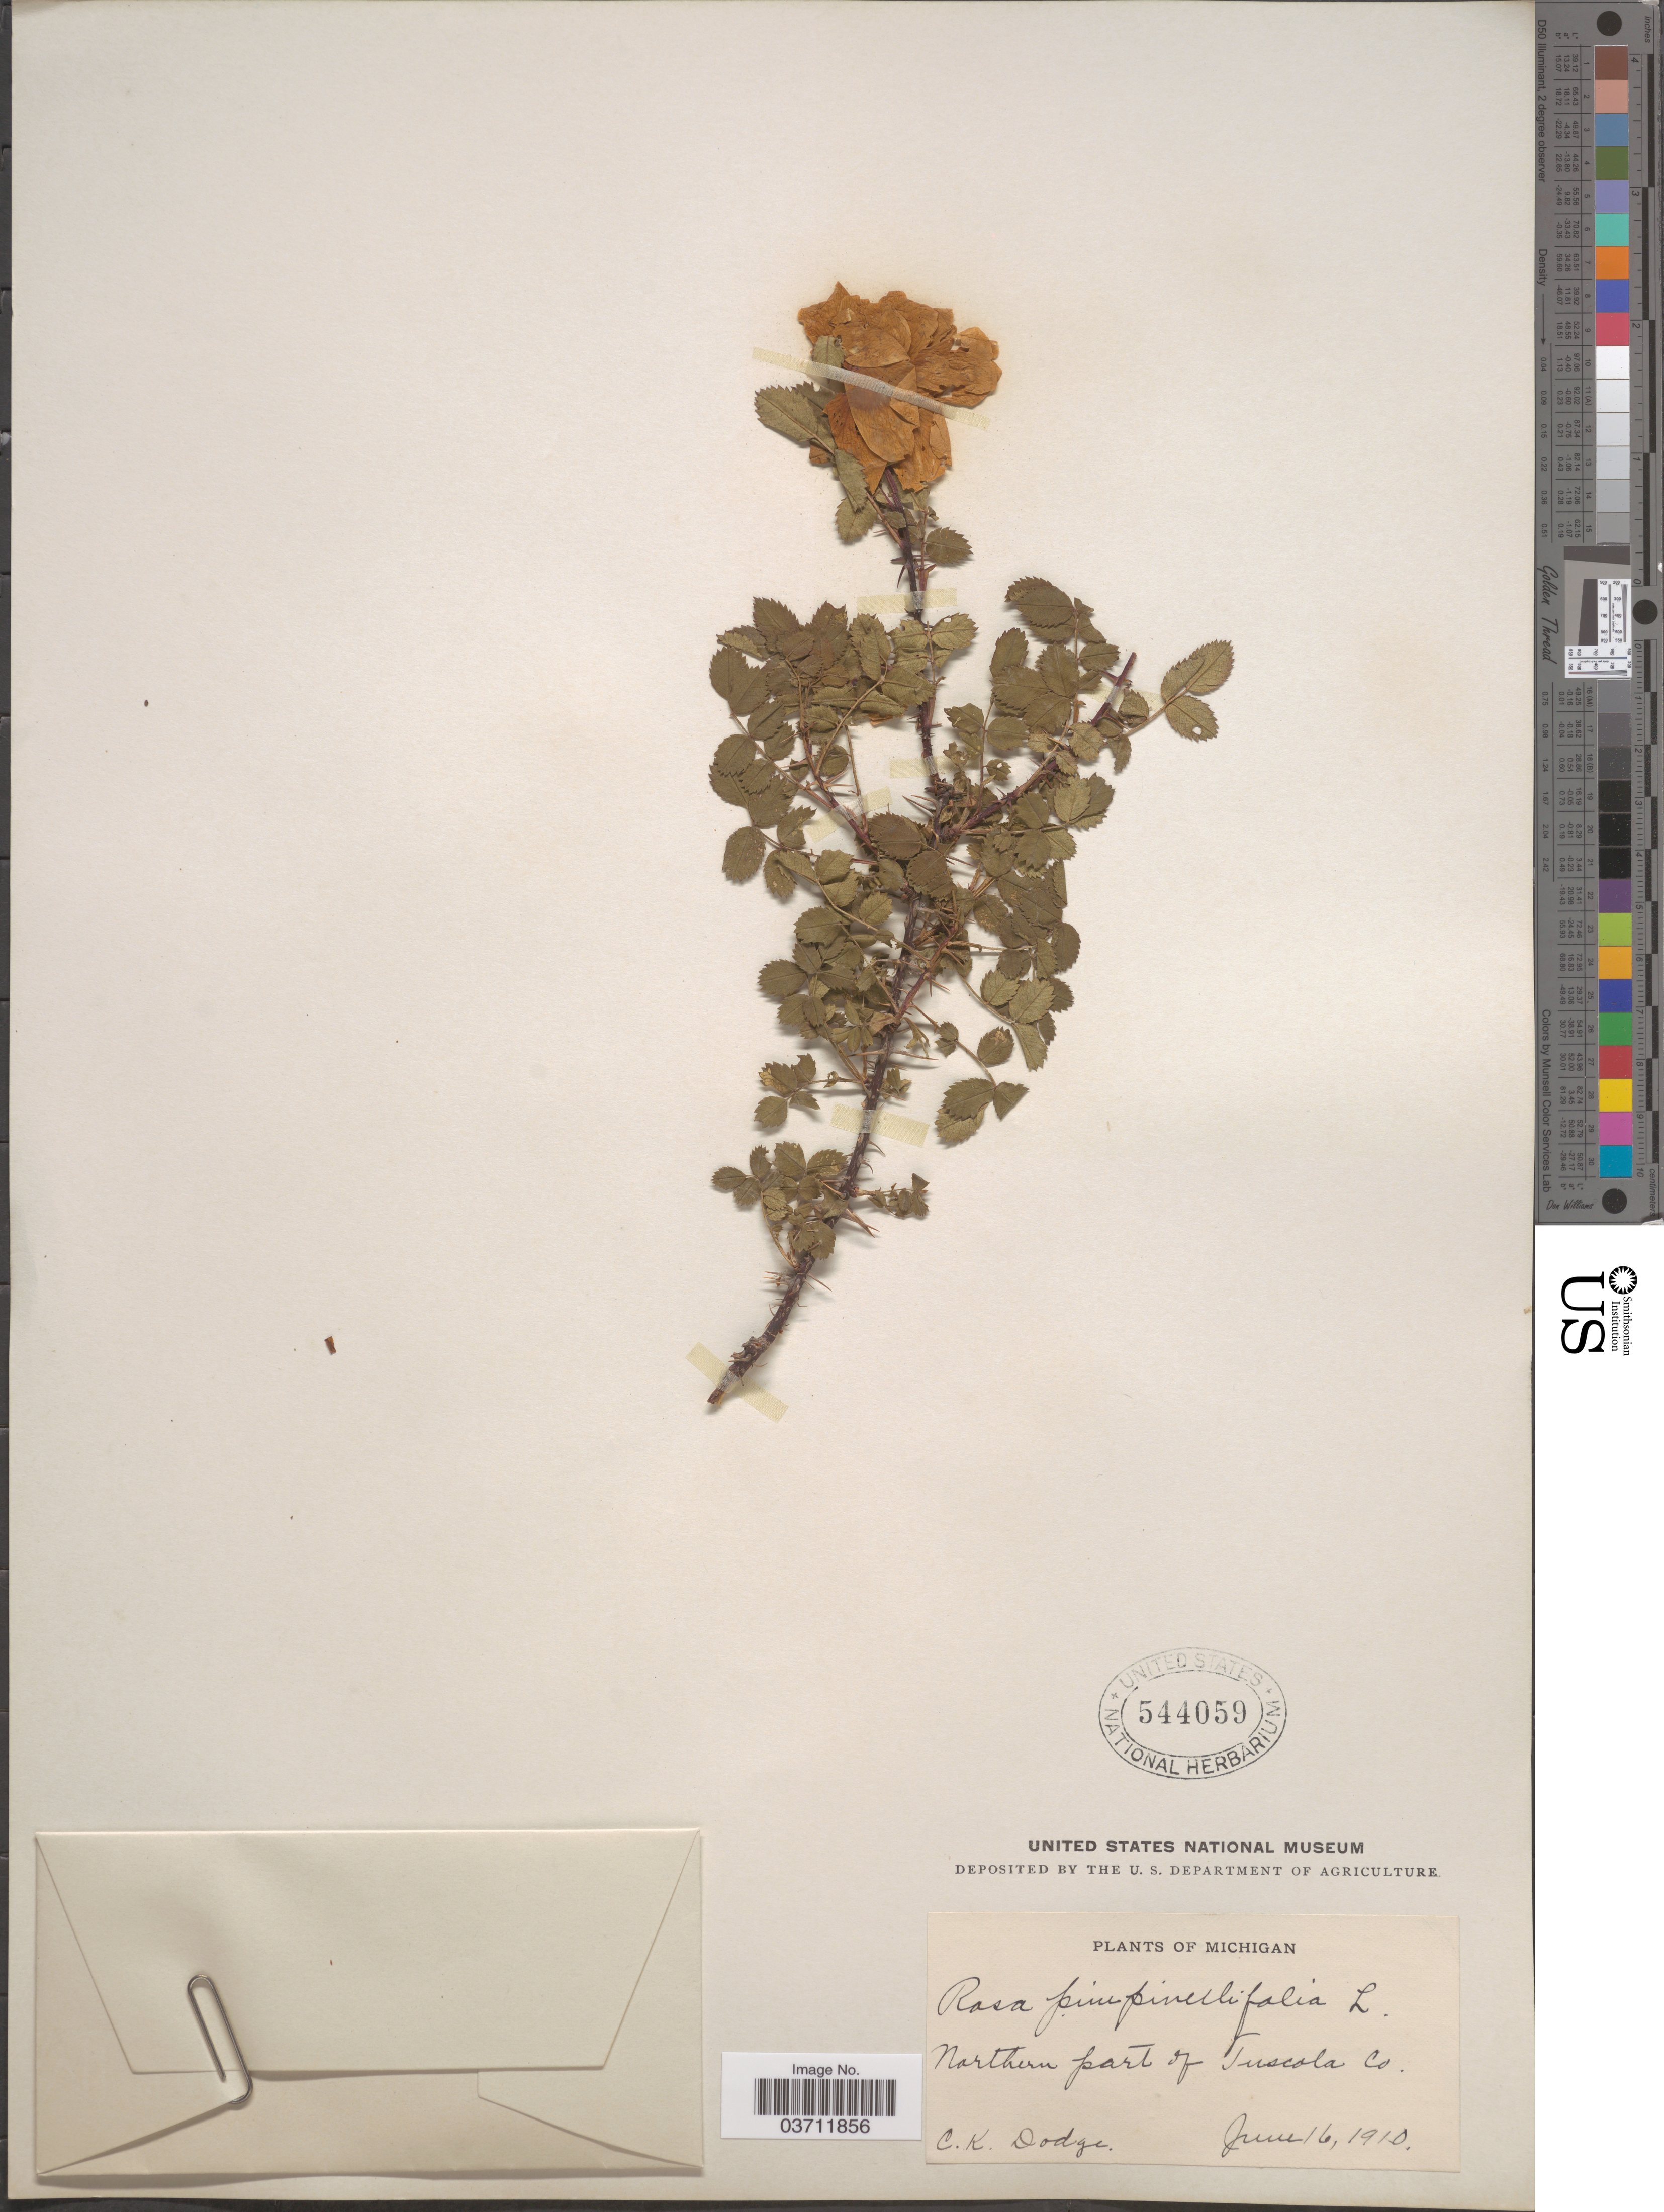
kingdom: Plantae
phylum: Tracheophyta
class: Magnoliopsida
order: Rosales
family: Rosaceae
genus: Rosa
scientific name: Rosa pimpinellifolia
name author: L.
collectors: C. Dodge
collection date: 1910-06-16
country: United States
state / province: Michigan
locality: Northern part of Tuscola Co.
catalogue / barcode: US 544059